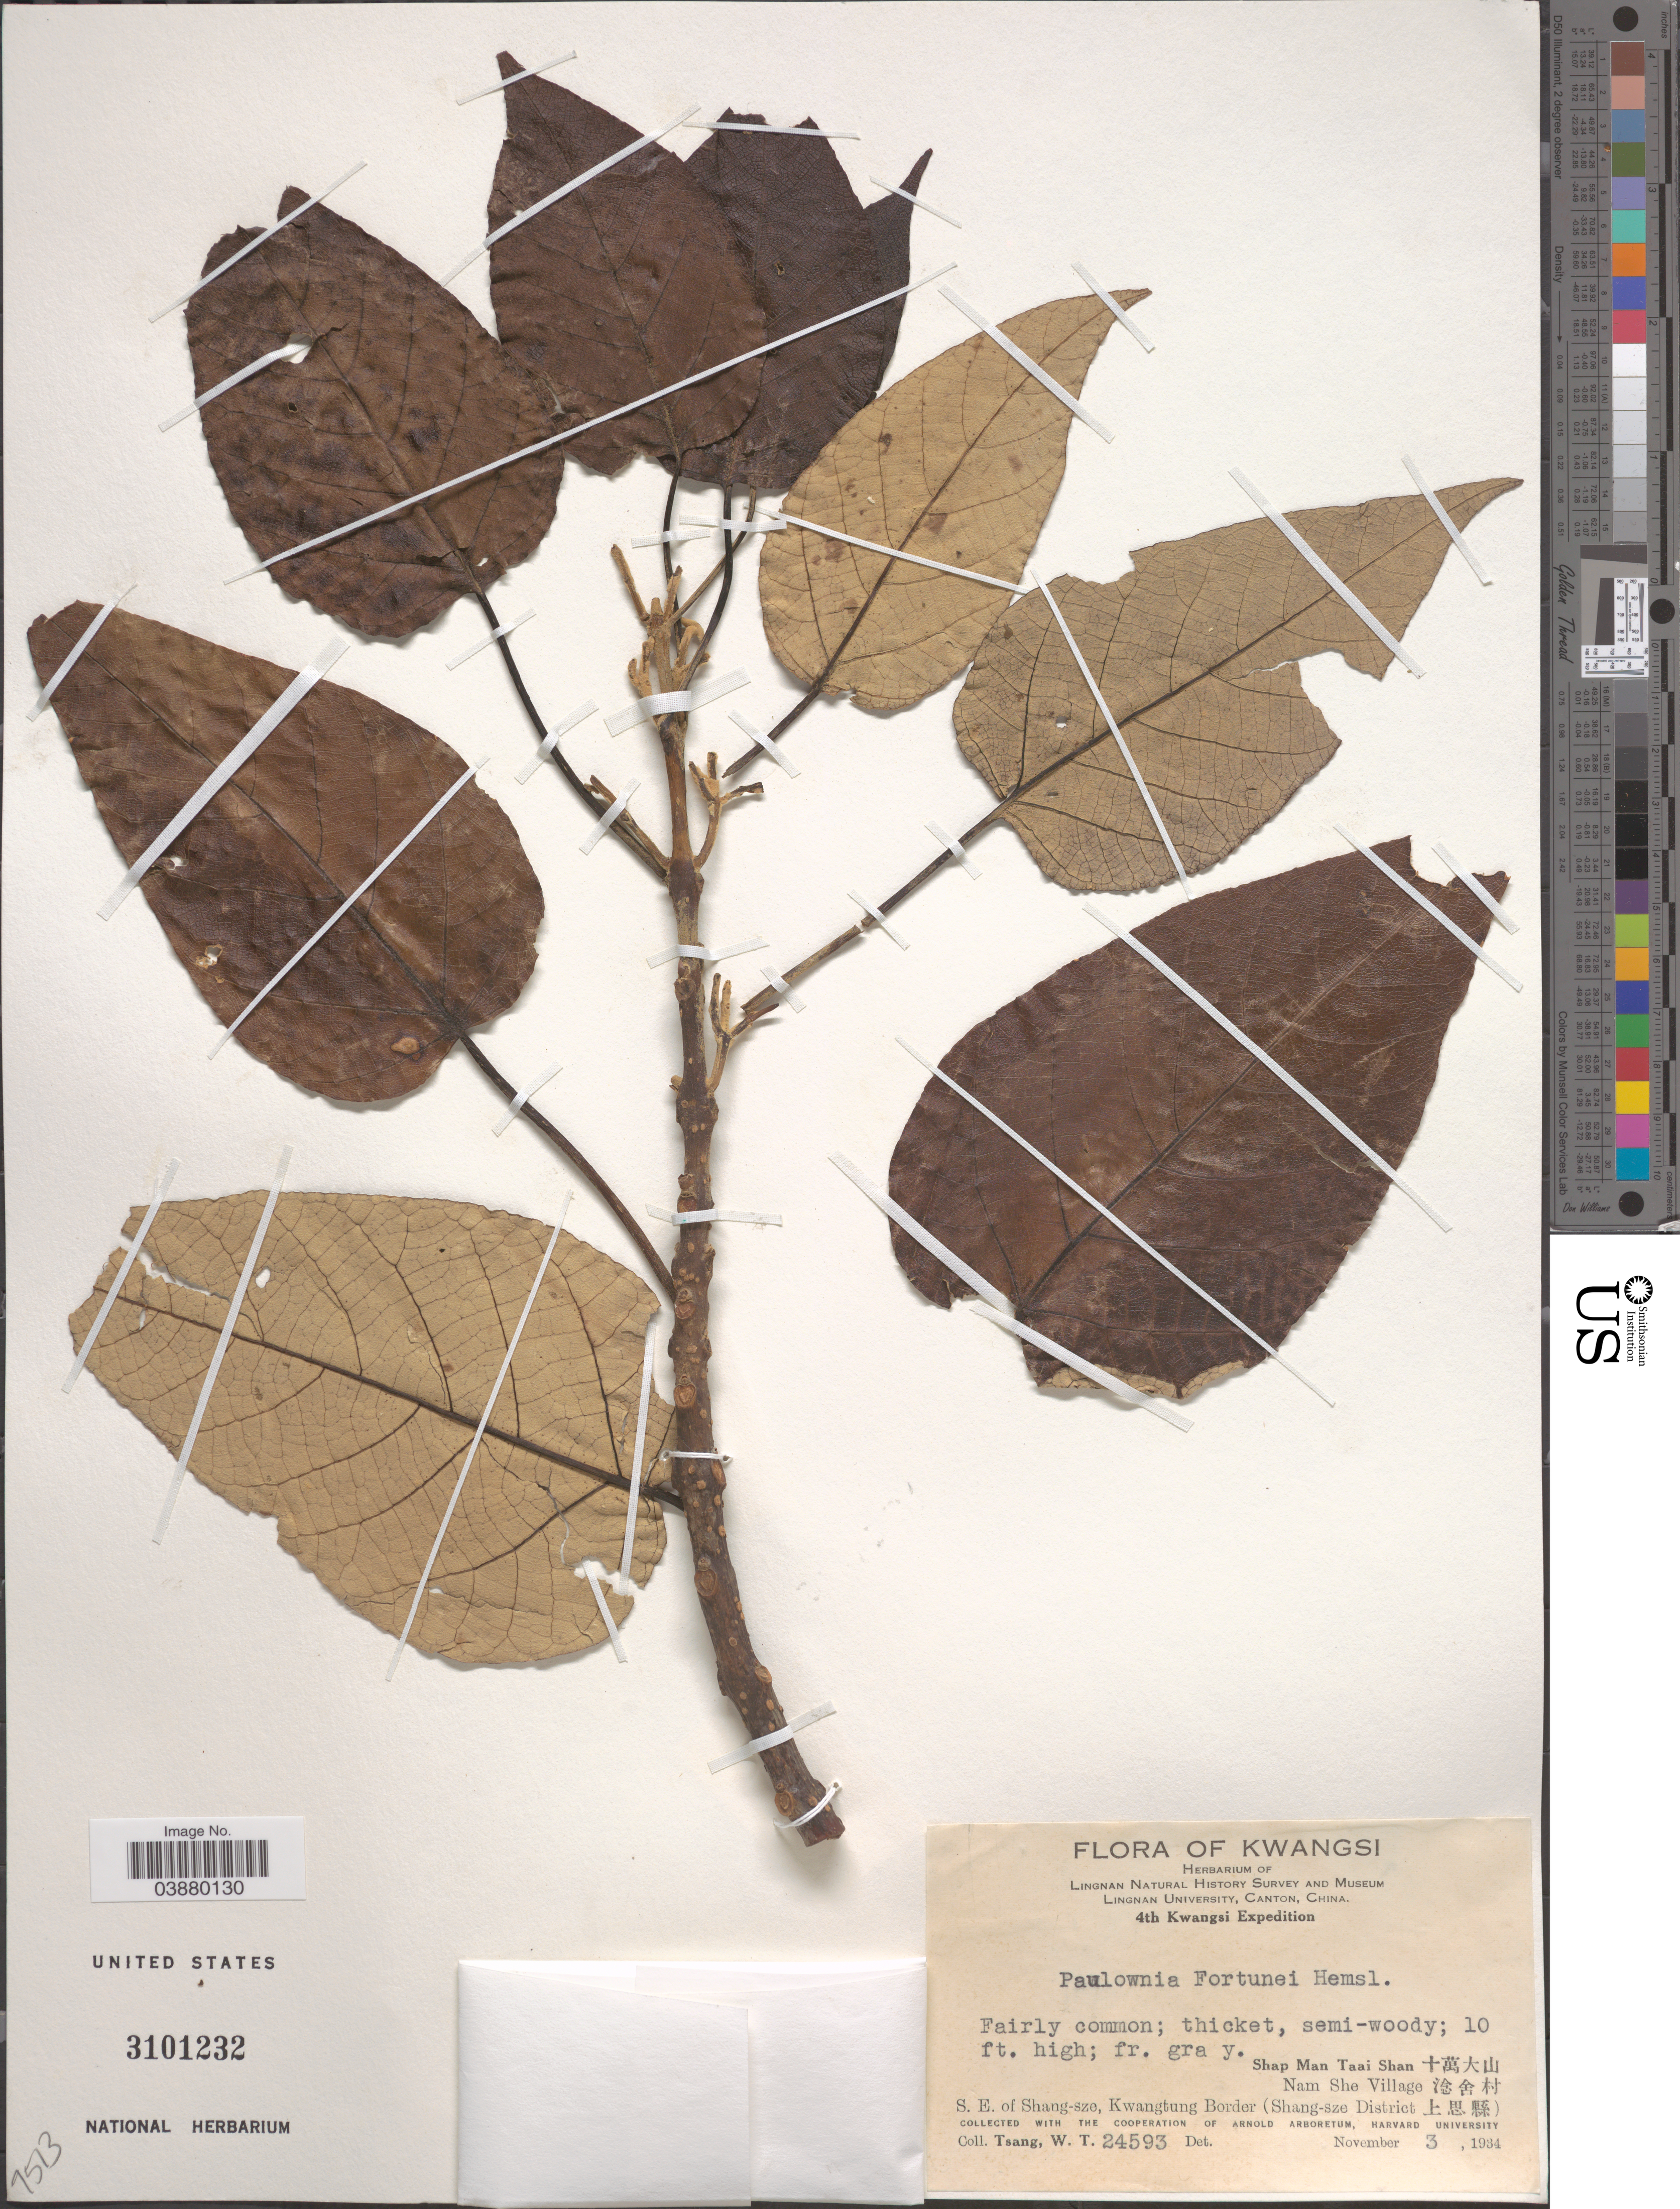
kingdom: Plantae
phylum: Tracheophyta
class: Magnoliopsida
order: Lamiales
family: Paulowniaceae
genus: Paulownia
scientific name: Paulownia fortunei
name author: (Seem.) Hemsl.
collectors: W. T. Tsang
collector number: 24593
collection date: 1934-11-03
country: China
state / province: Guangxi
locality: Kwangsi. Shap Man Taai Shan X. Nam She Village X. S.E. of Shang-sze, Kwangtung Border (Shang-sze District X).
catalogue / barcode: US 3101232